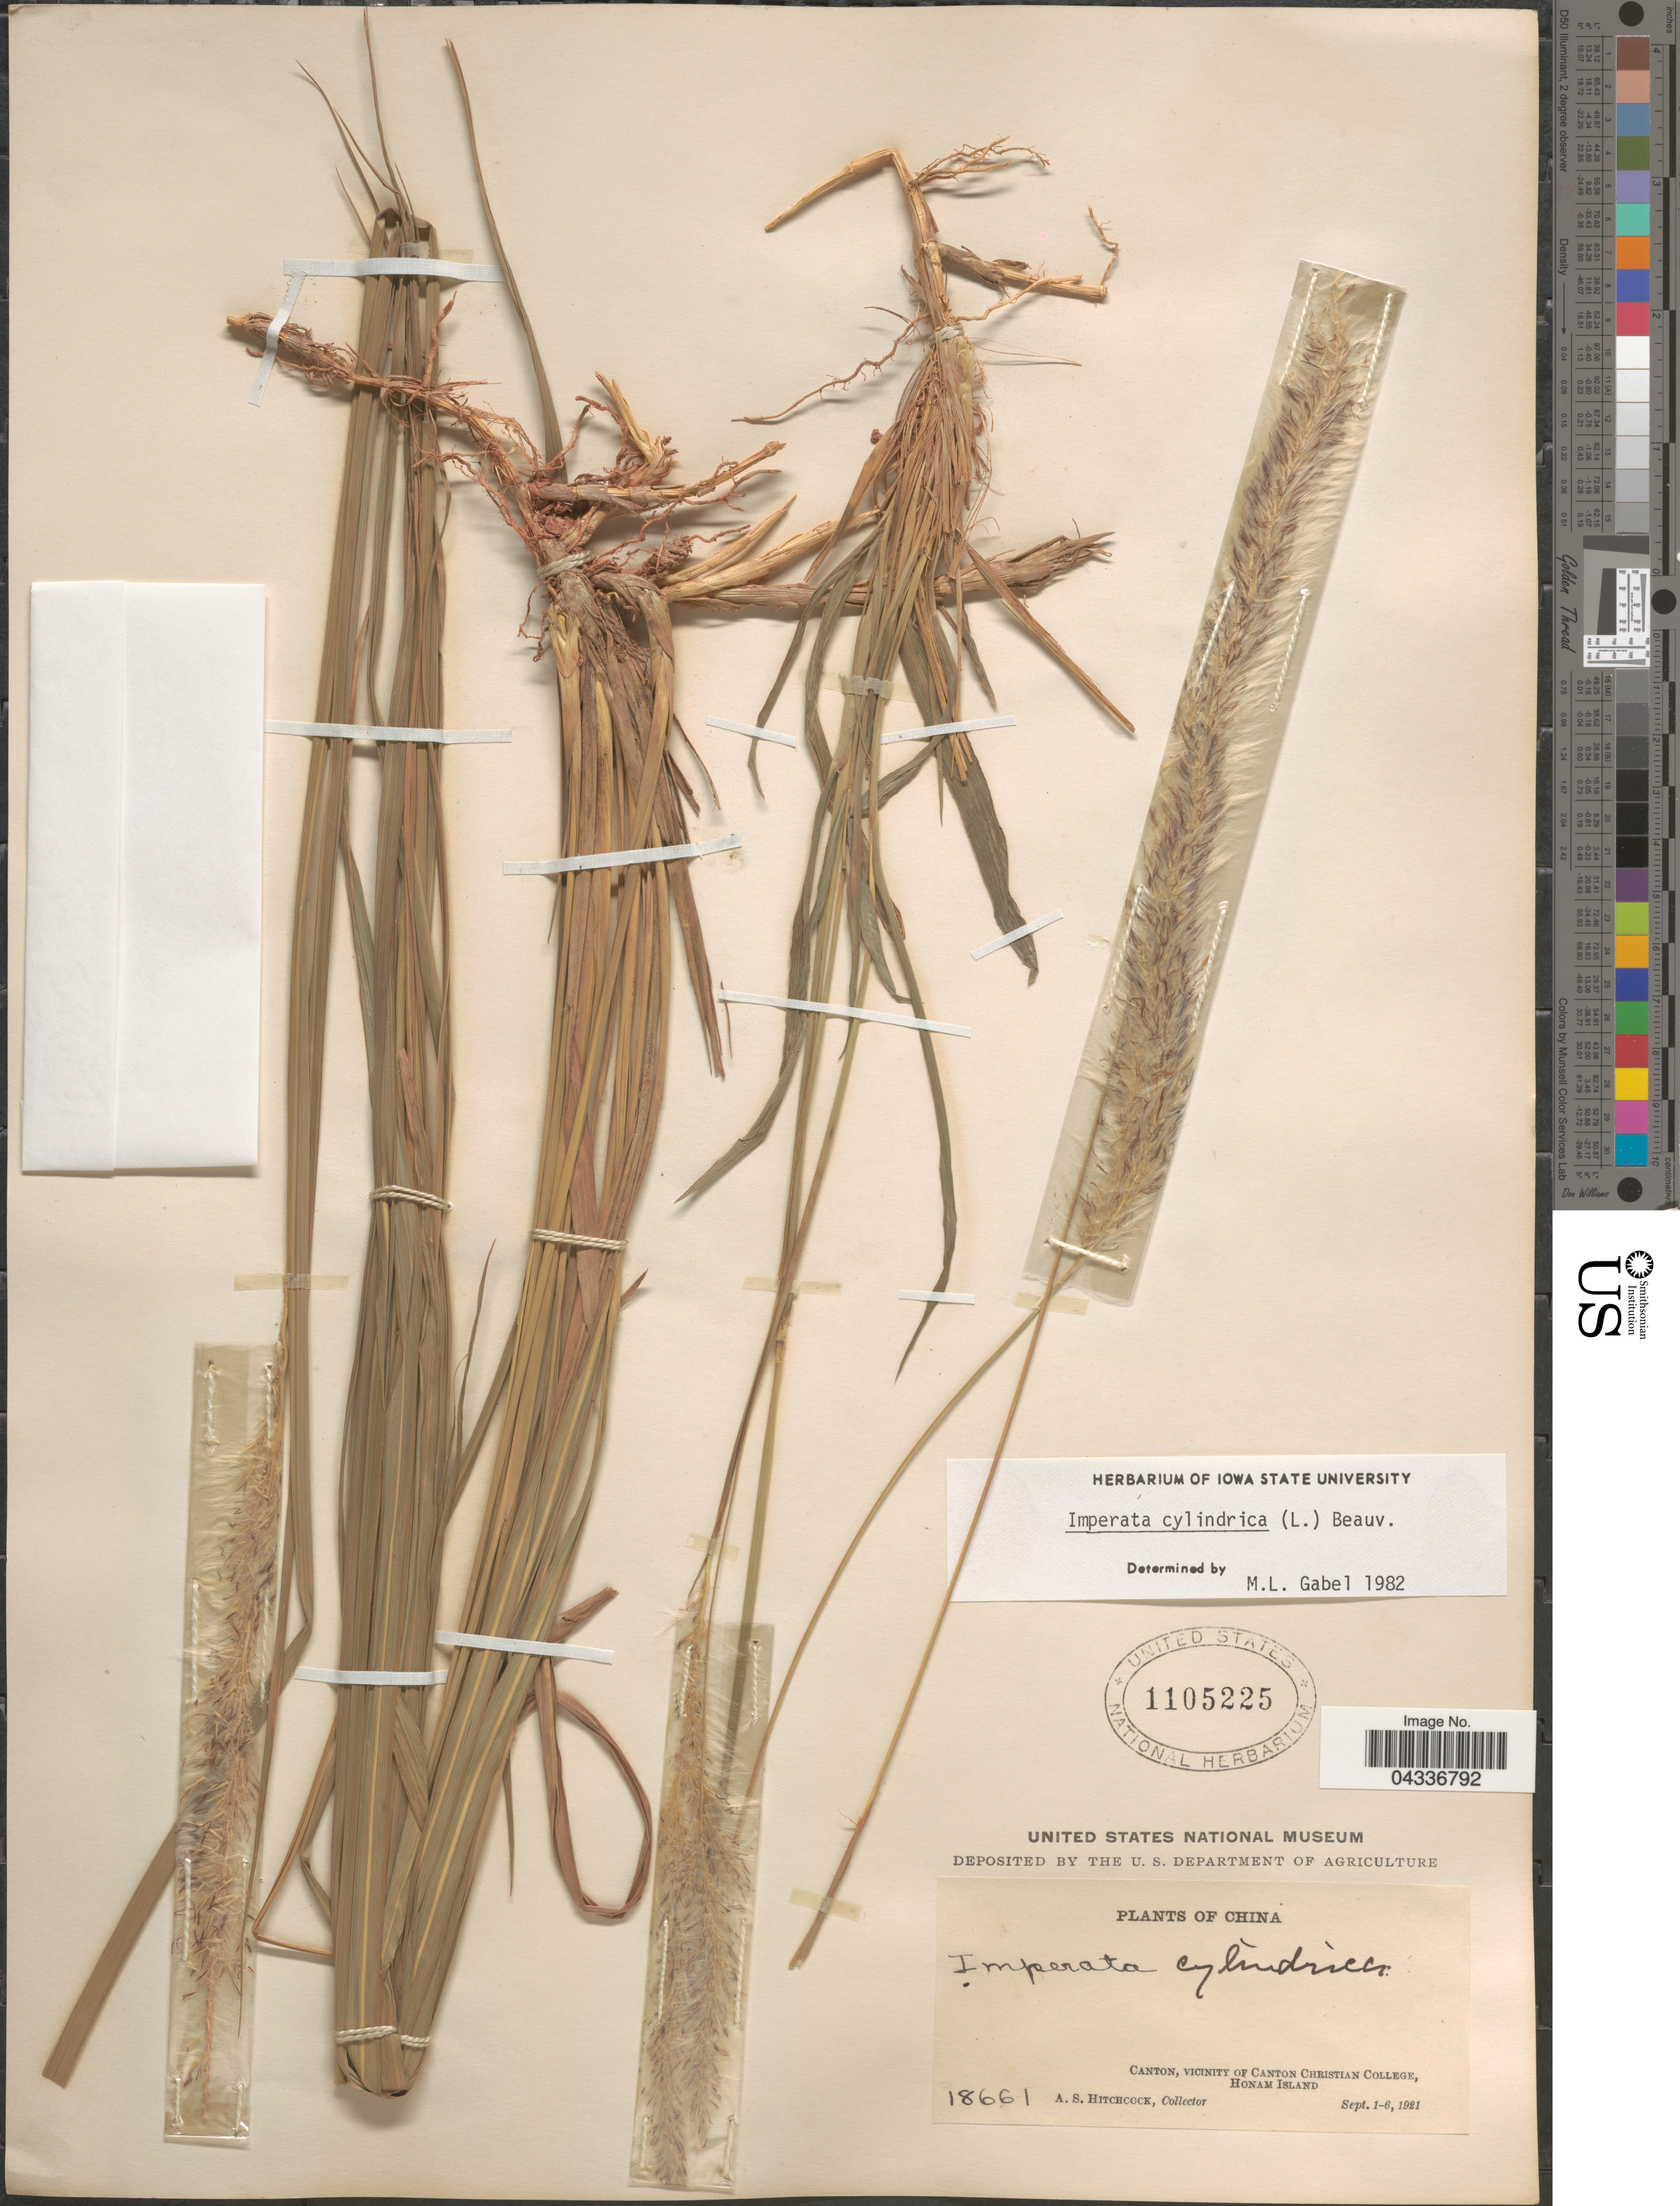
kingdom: Plantae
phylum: Tracheophyta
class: Liliopsida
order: Poales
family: Poaceae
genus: Imperata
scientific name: Imperata cylindrica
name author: (L.) P. Beauv.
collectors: A. S. Hitchcock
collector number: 18661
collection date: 1921-09-01/1921-09-06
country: China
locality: Canton, vicinity of Canton Christian College, Honam Island.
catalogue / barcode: US 1105225